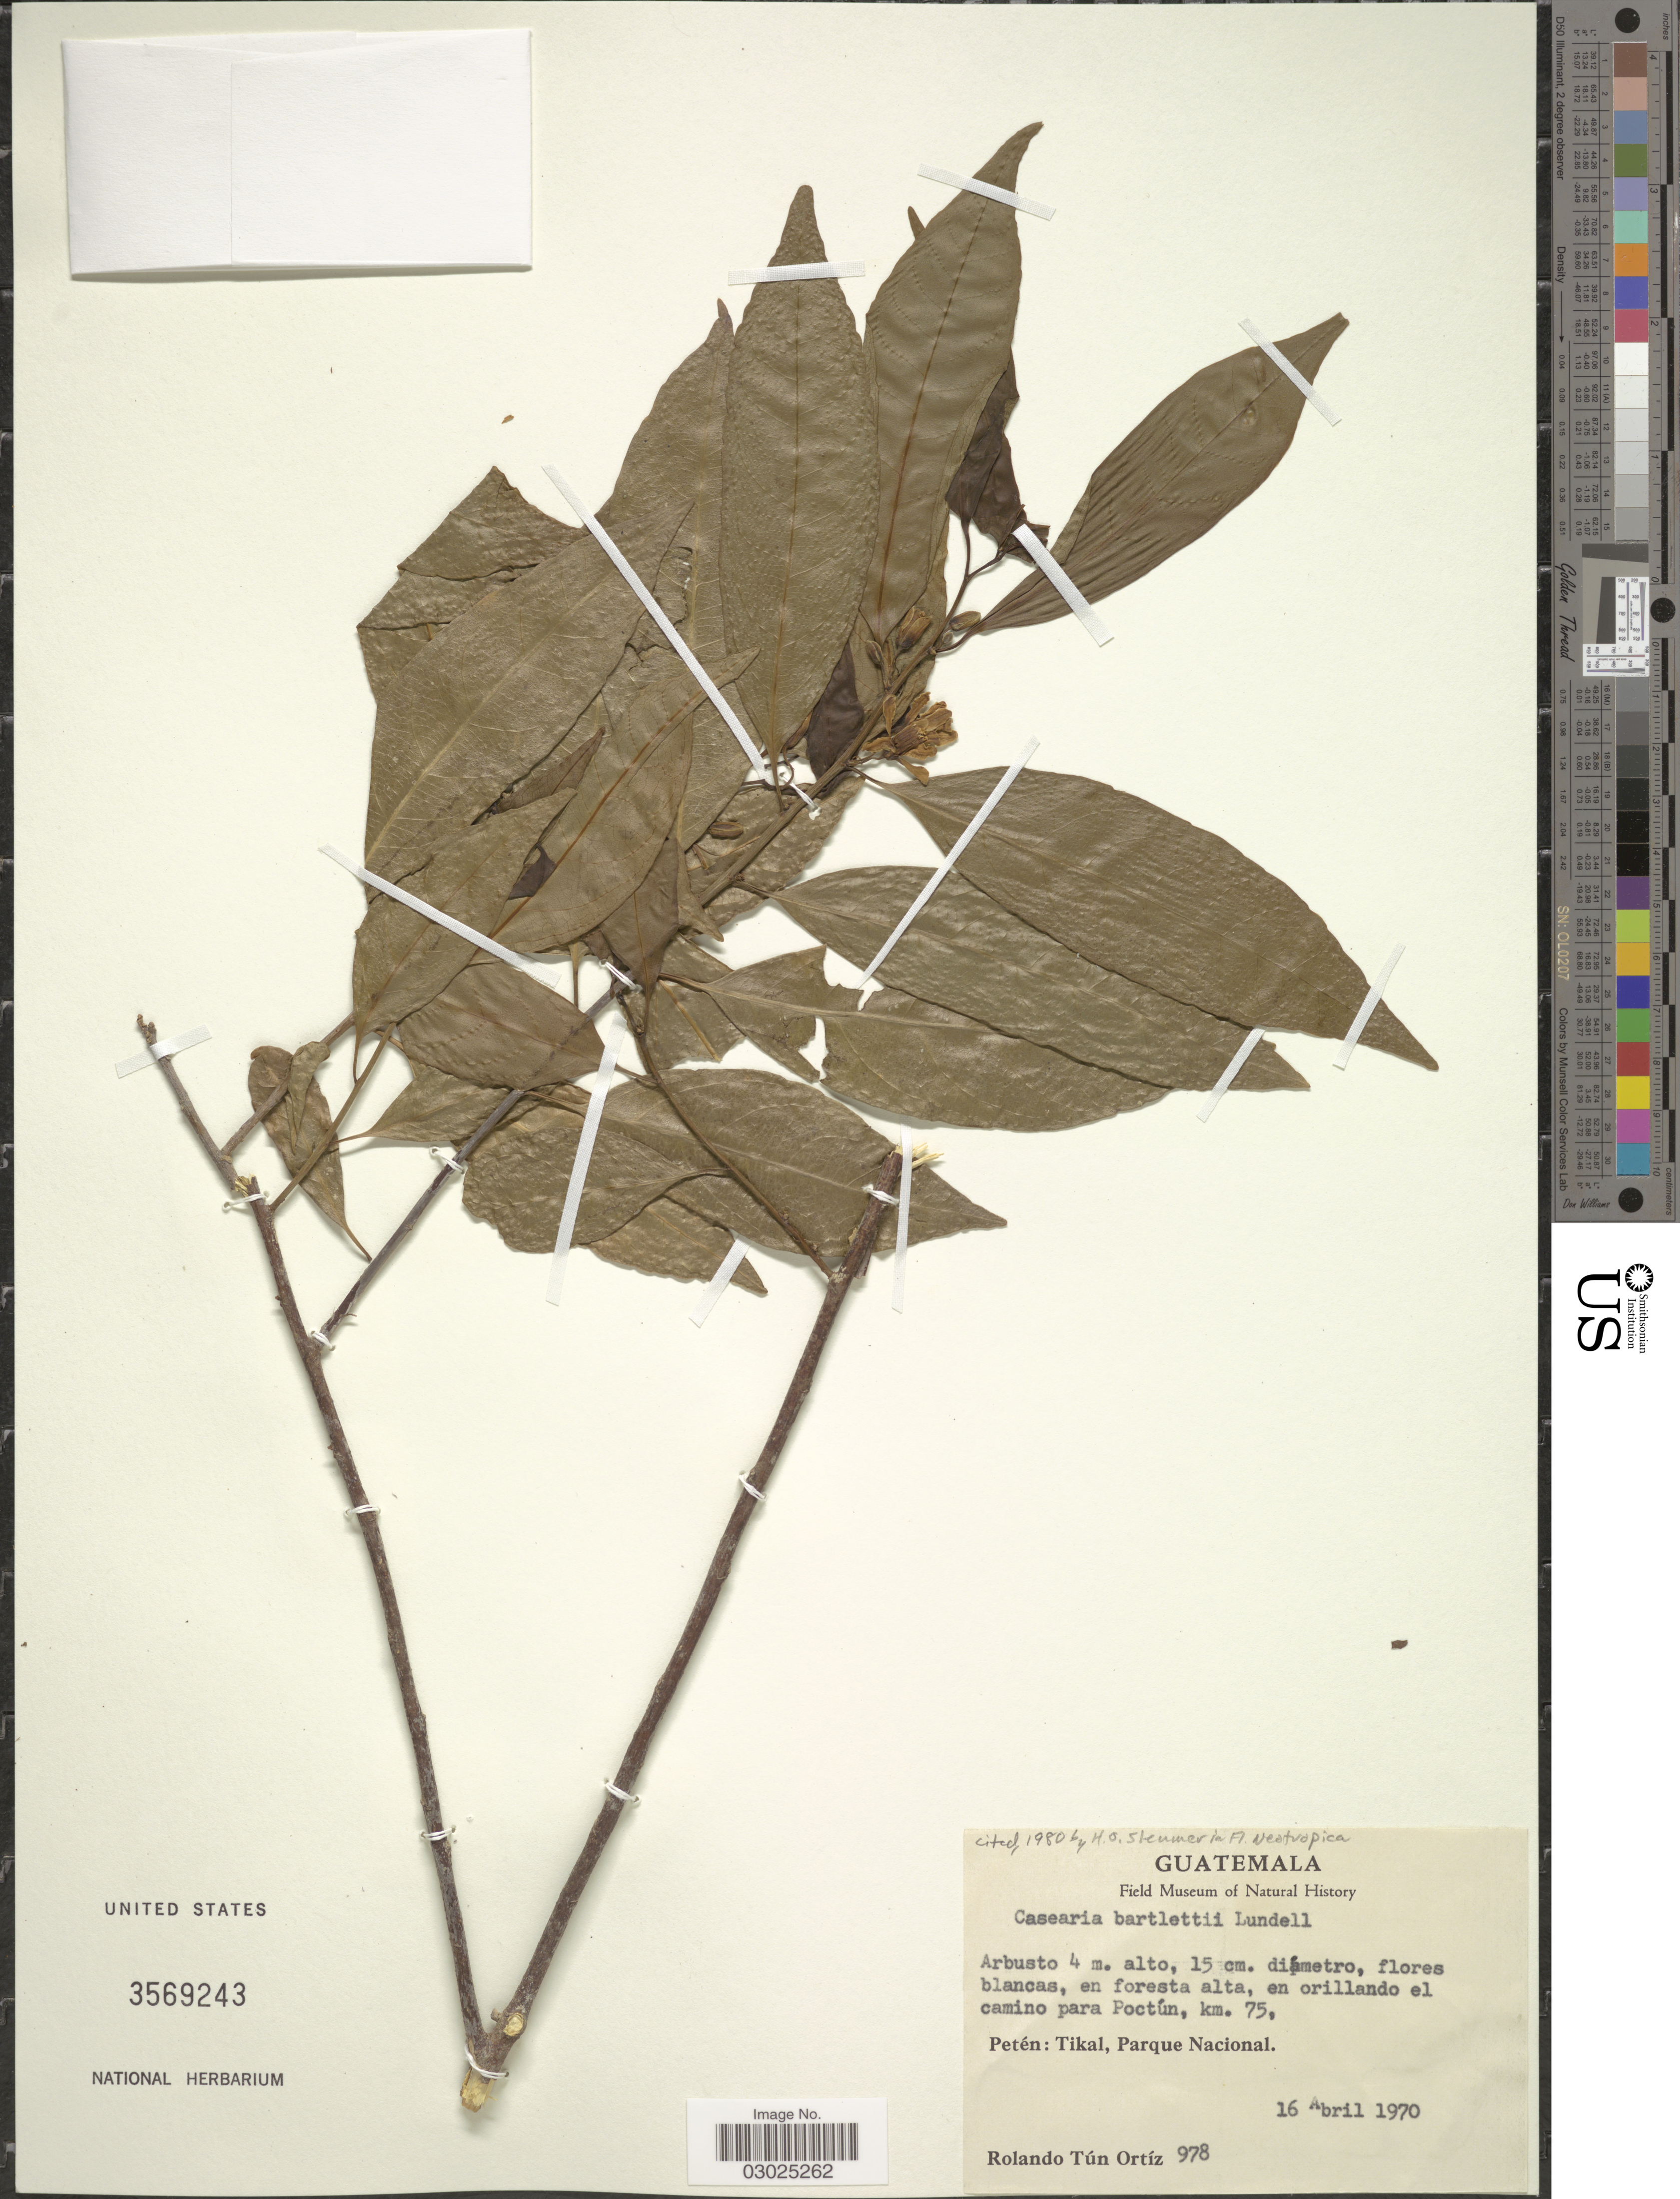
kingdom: Plantae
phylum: Tracheophyta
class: Magnoliopsida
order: Malpighiales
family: Salicaceae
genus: Casearia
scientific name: Casearia bartlettii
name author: Lundell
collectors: R. Ortiz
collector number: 978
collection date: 1970-04-16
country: Guatemala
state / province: El Petén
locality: En foresta alta, en orillando el camino para Poctún, km. 75, Péten: Tikal, Parque Nacional.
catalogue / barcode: US 3569243